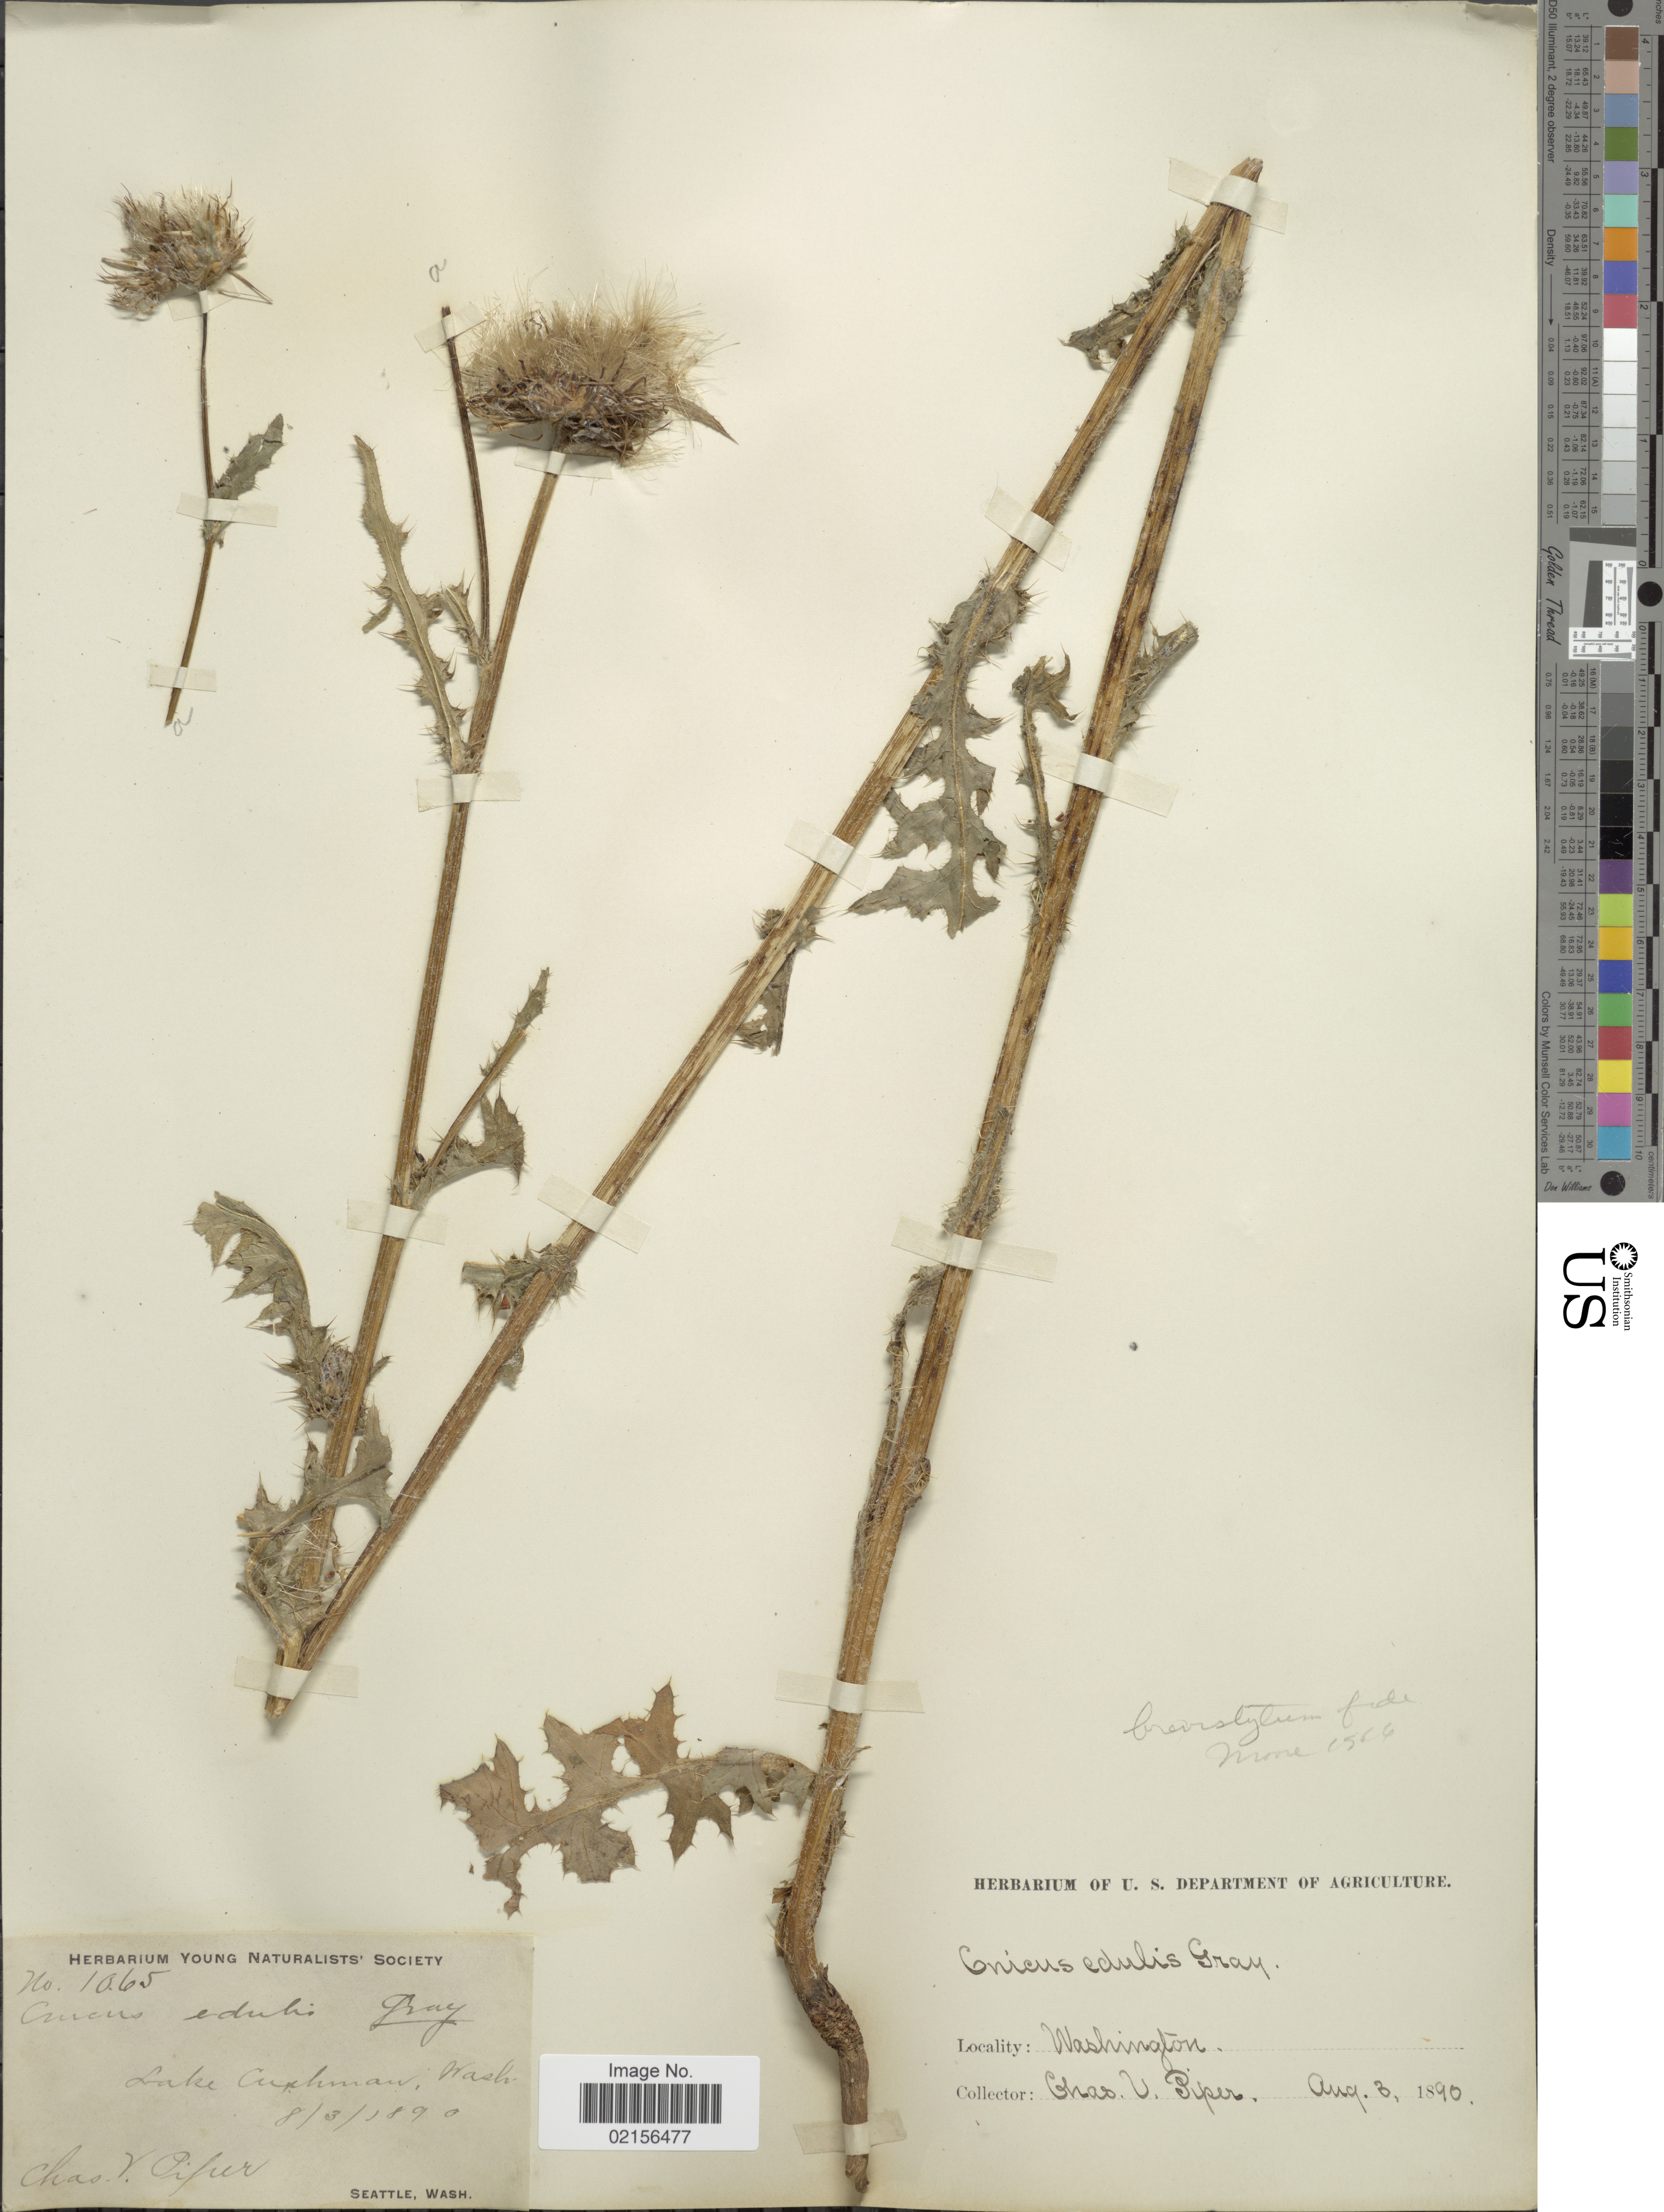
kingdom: Plantae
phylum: Tracheophyta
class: Magnoliopsida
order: Asterales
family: Asteraceae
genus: Cirsium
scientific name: Cirsium brevistylum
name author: Cronq.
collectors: C. V. Piper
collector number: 1065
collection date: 1890-08-03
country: United States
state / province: Washington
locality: Lake Cuxhman